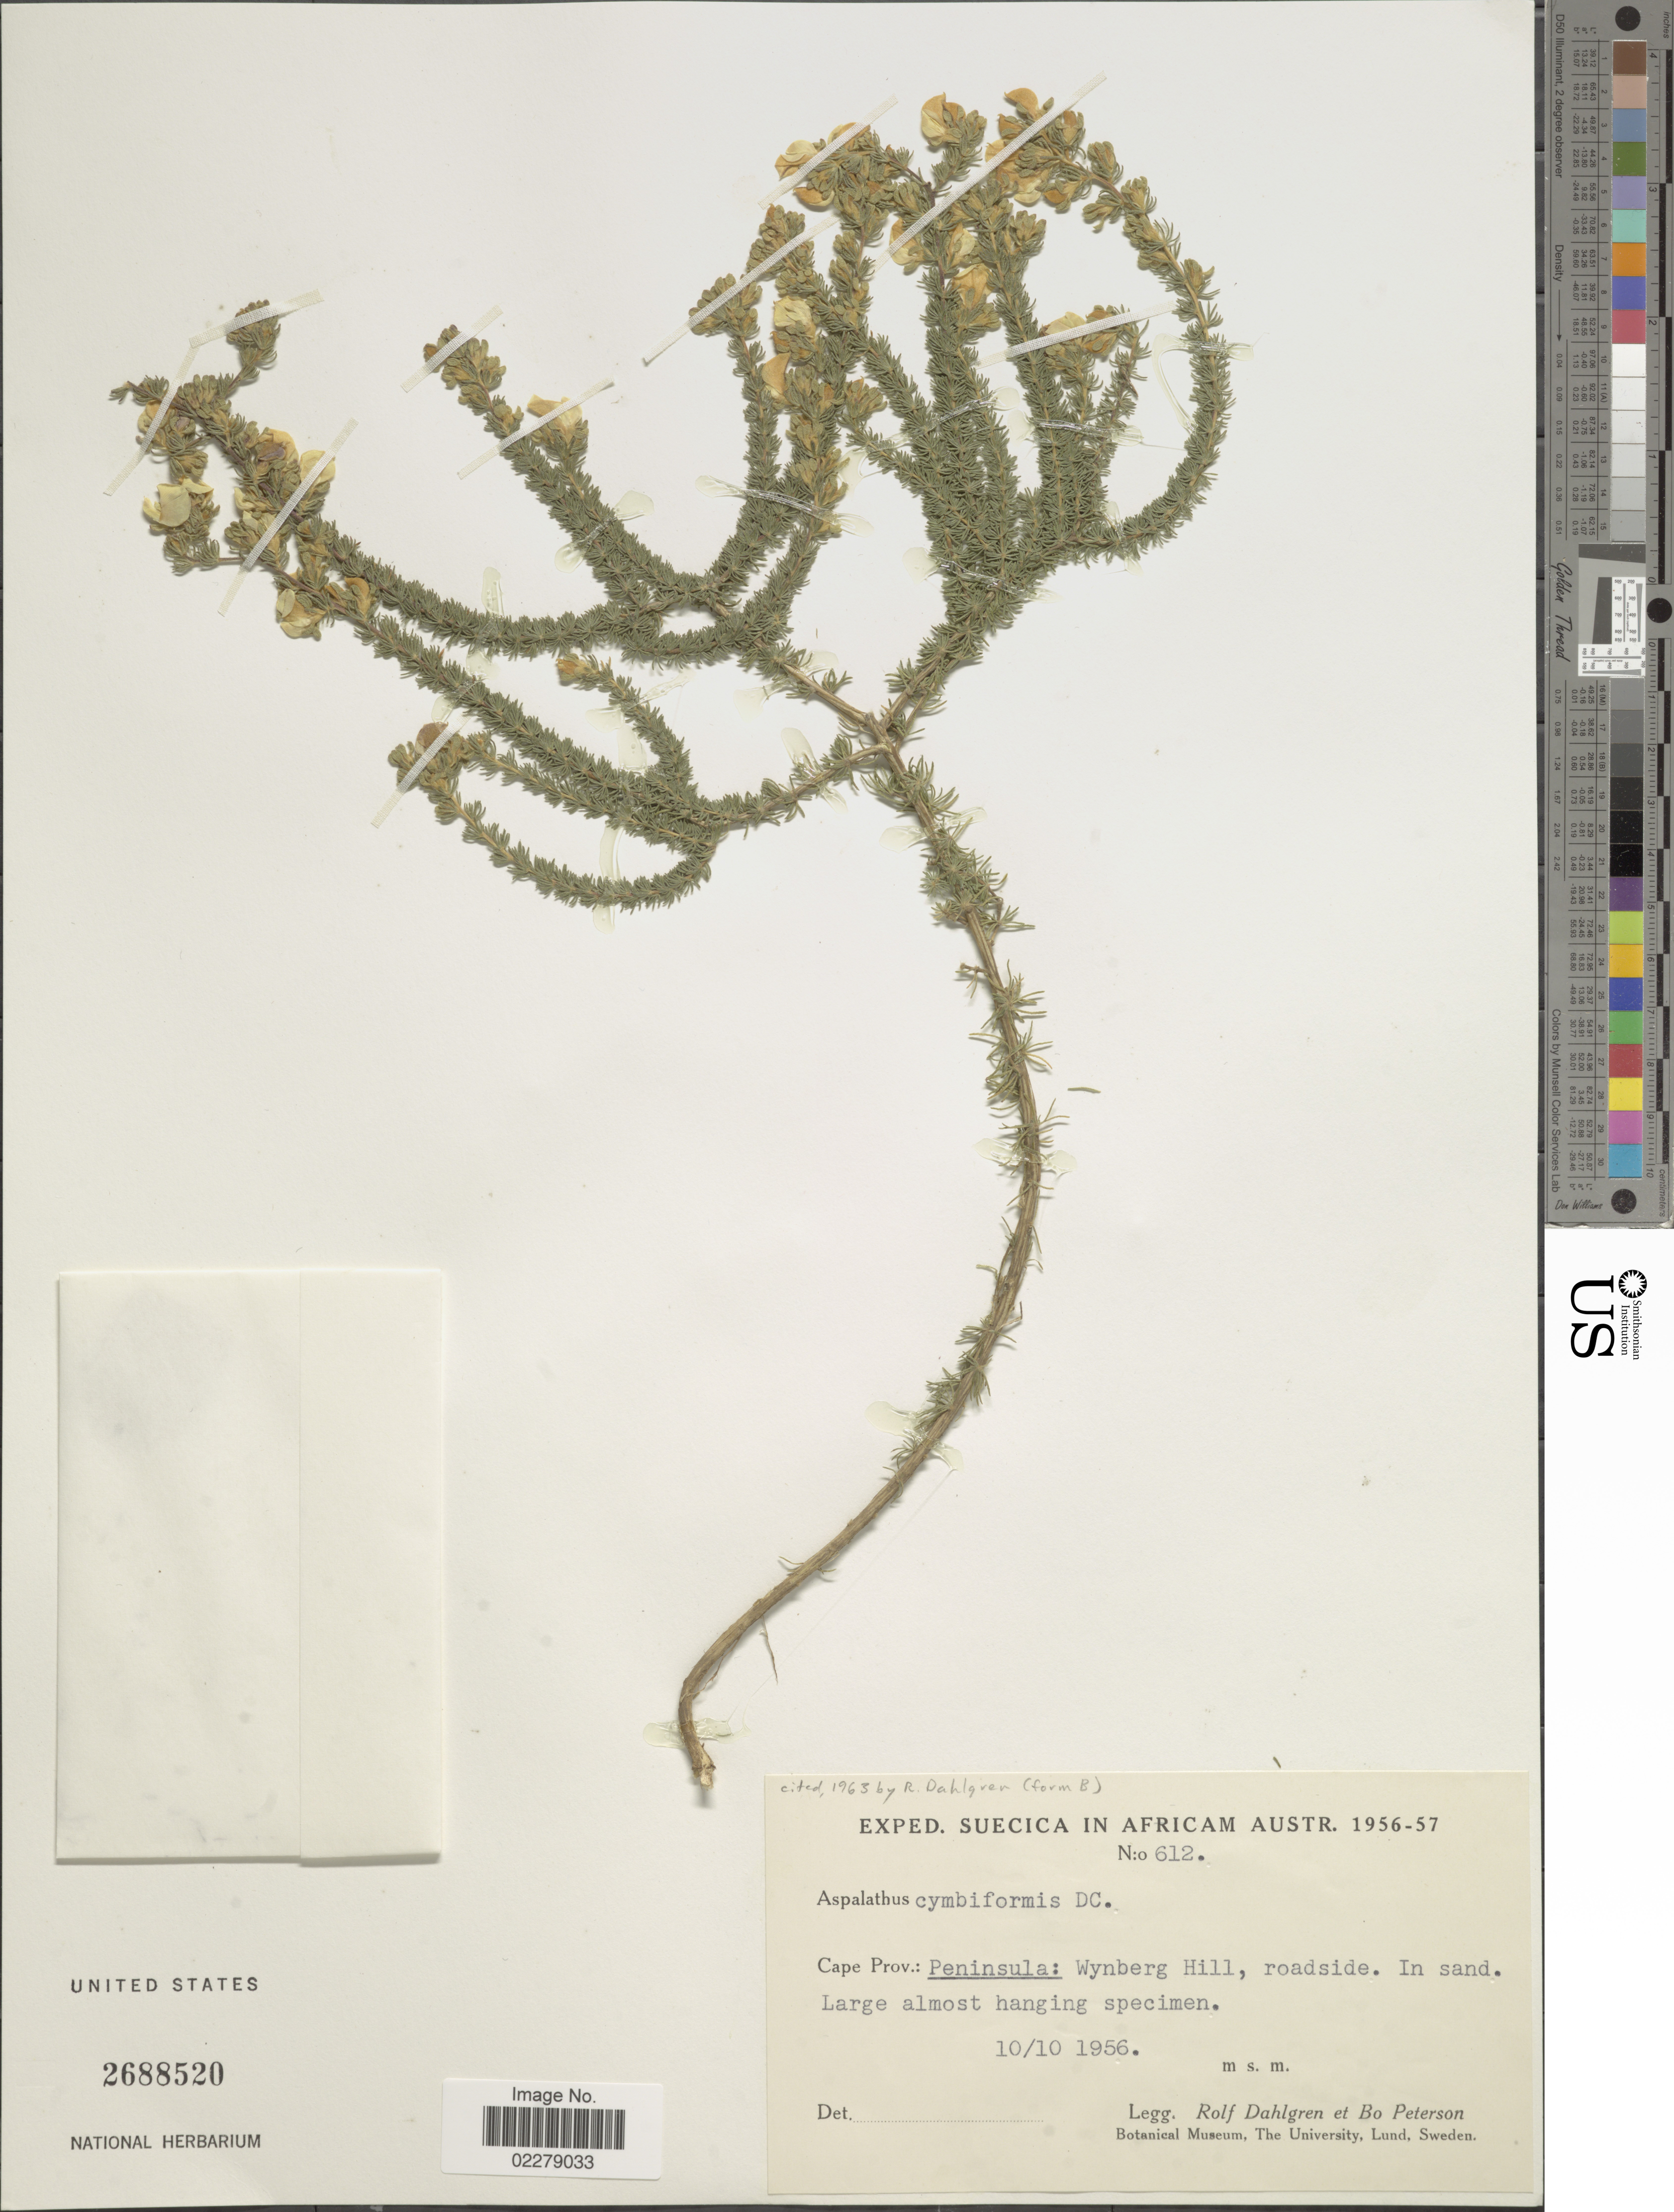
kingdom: Plantae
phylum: Tracheophyta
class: Magnoliopsida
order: Fabales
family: Fabaceae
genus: Aspalathus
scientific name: Aspalathus cymbiformis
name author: DC.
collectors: R. Dahlgren & B. H. Peterson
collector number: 612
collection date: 1956-10-10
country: South Africa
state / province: Western Cape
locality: Peninsula: Wynberg Hill, roadside.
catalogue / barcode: US 2688520